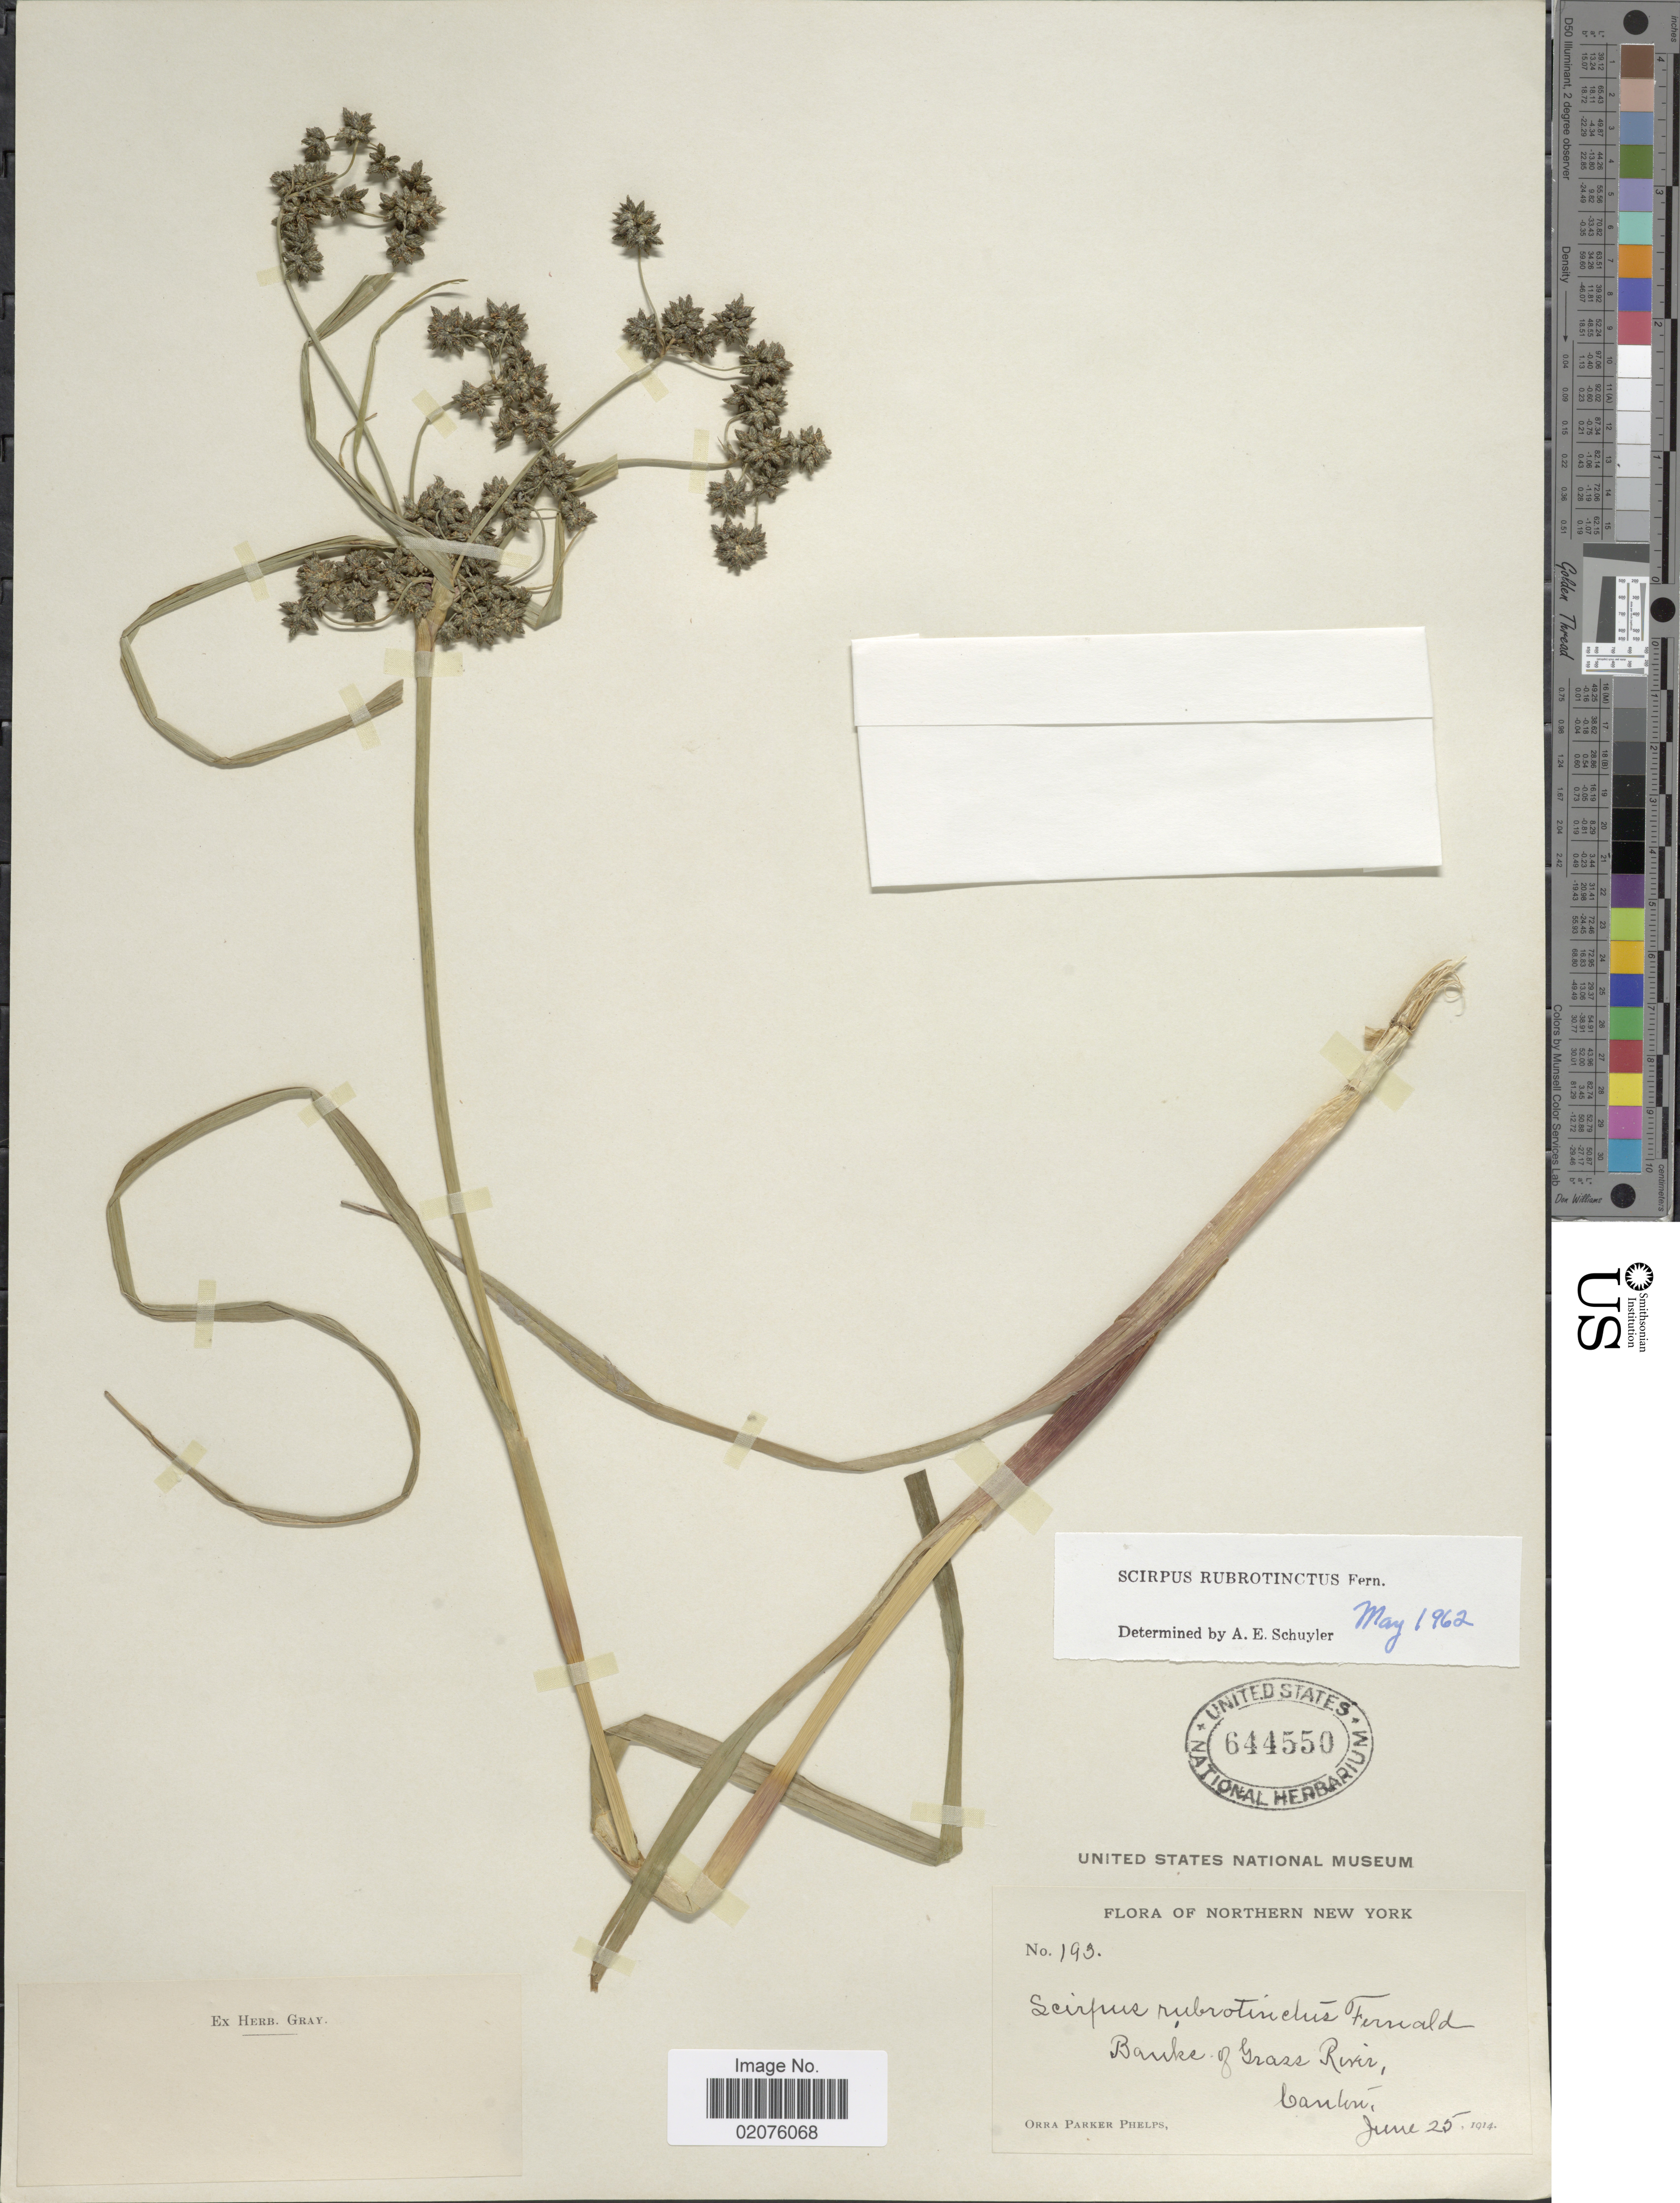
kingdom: Plantae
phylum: Tracheophyta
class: Liliopsida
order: Poales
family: Cyperaceae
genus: Scirpus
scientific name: Scirpus microcarpus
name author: J. Presl & C. Presl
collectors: O. P. Phelps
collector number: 193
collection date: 1914-06-25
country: United States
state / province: New York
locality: Northern New York, Banks of Grass River, Canton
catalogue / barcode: US 644550